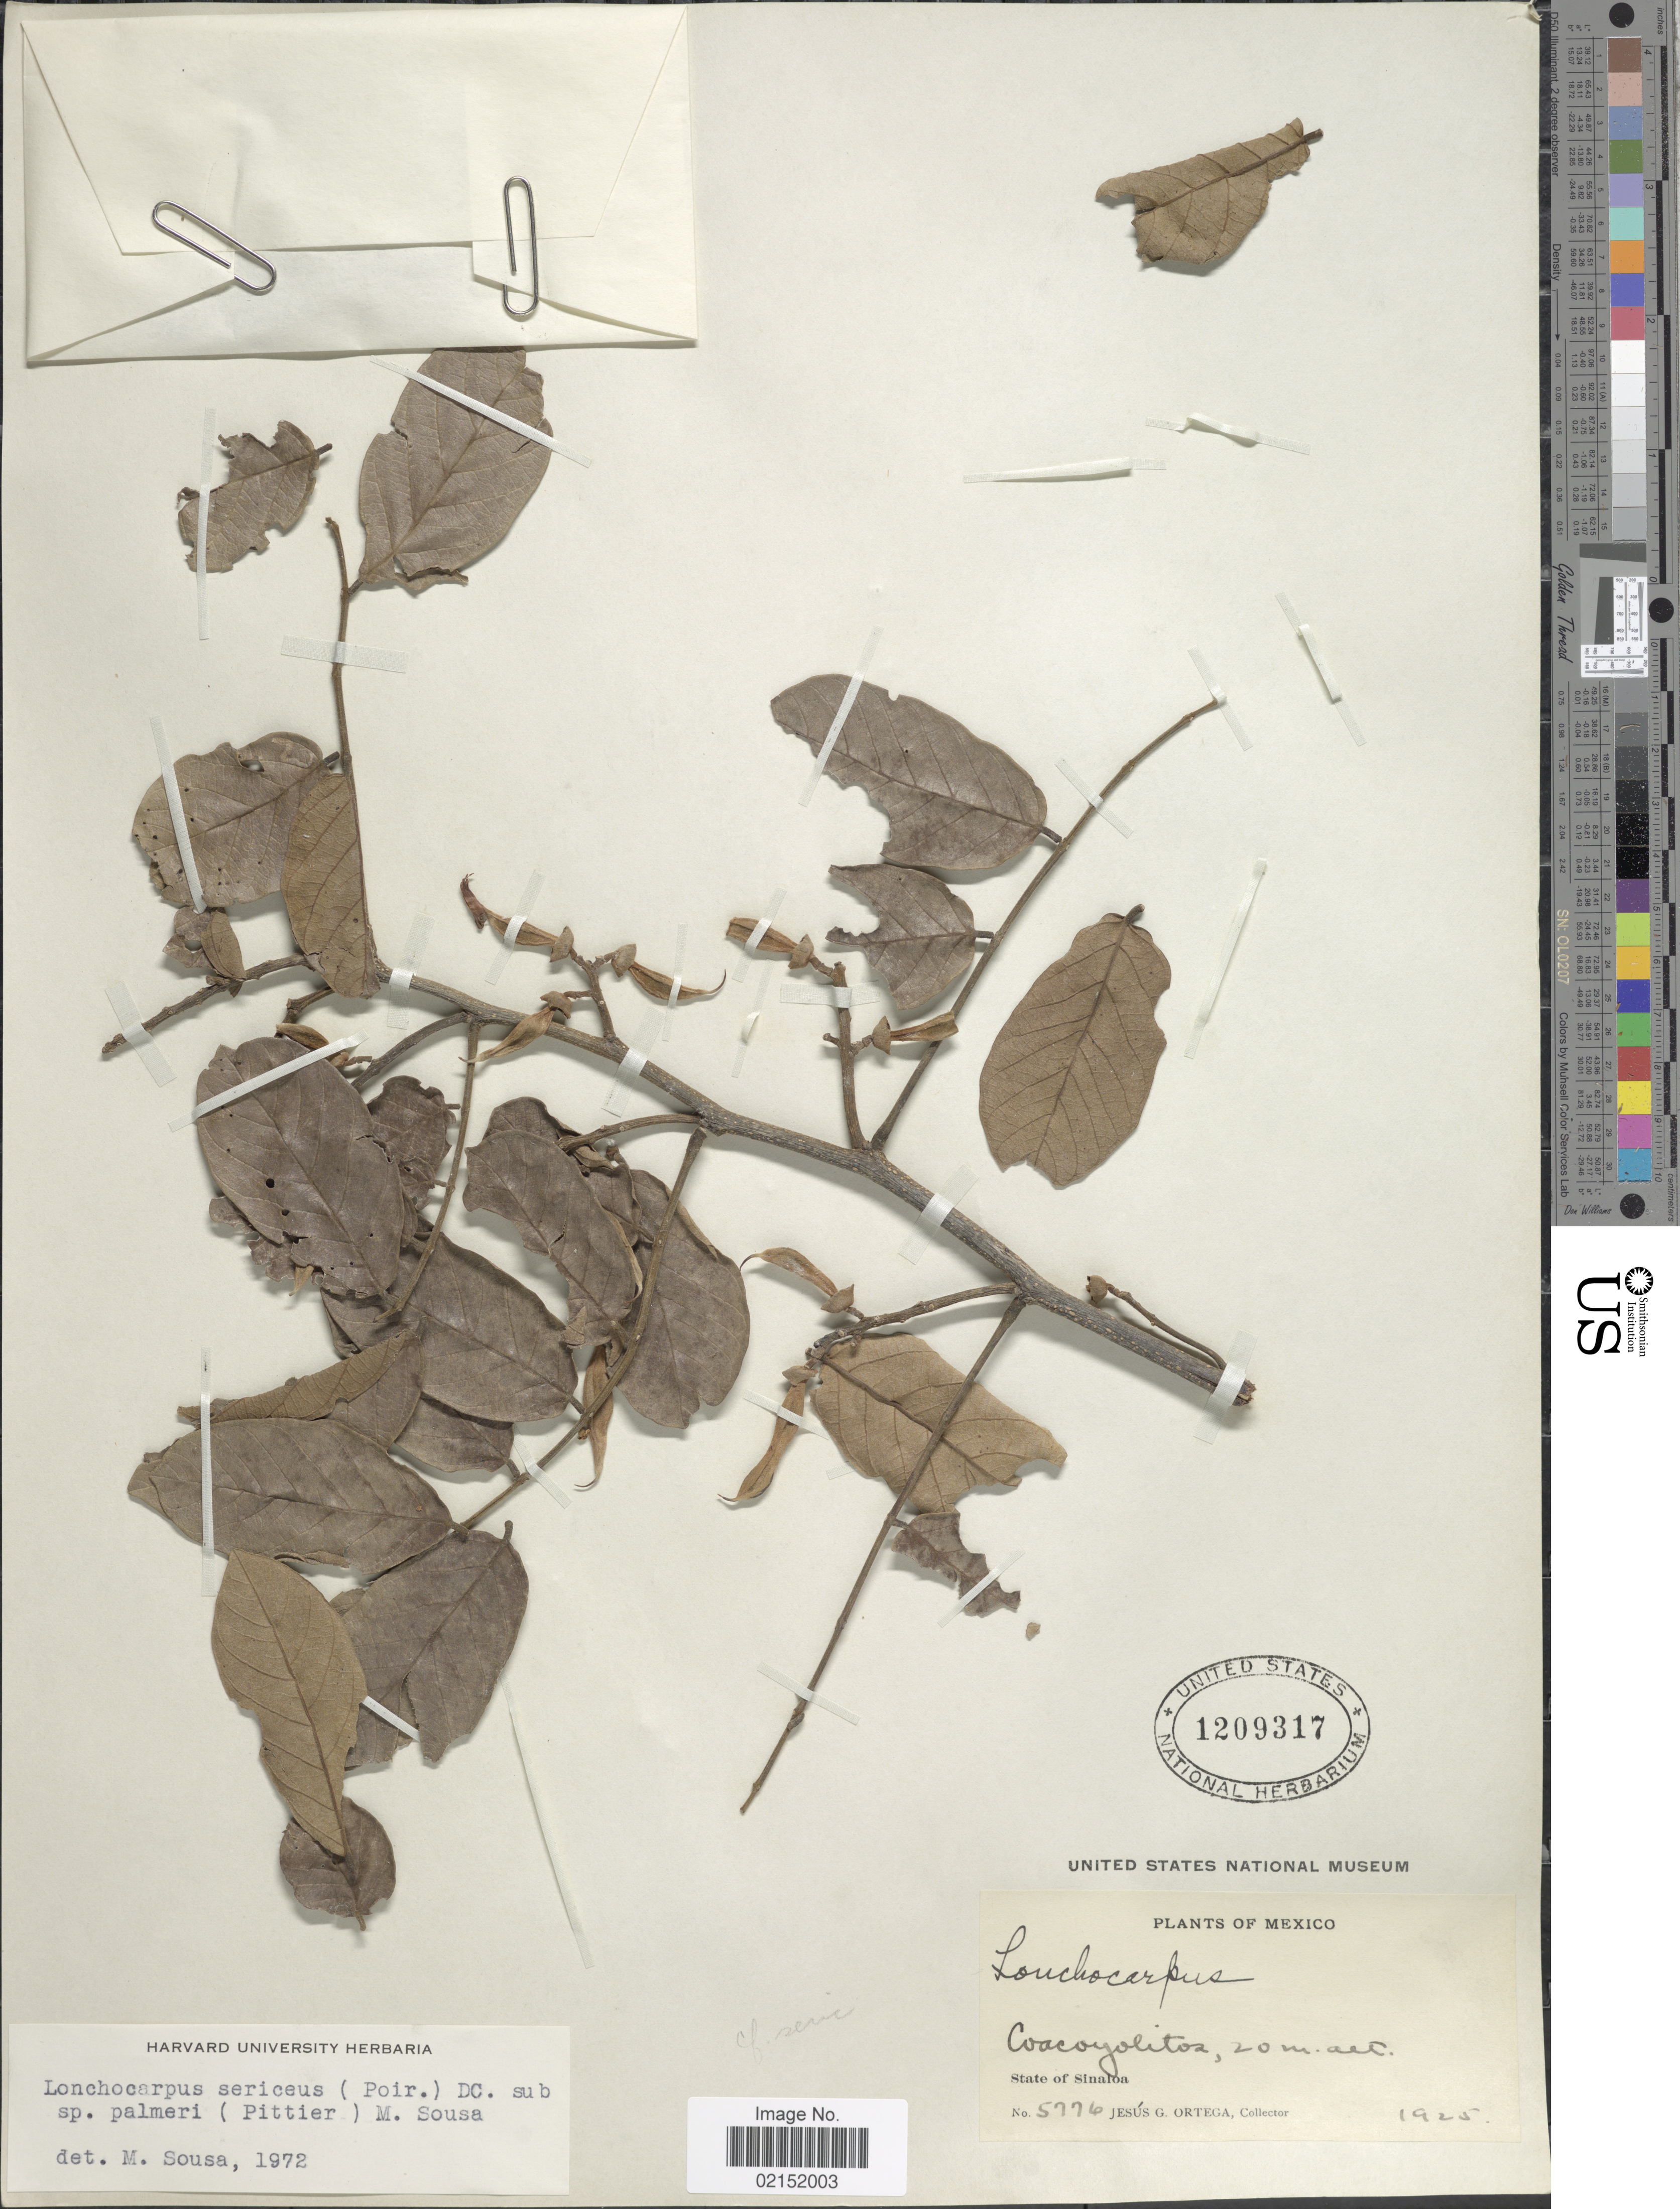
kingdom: Plantae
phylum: Tracheophyta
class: Magnoliopsida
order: Fabales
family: Fabaceae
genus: Lonchocarpus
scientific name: Lonchocarpus sericeus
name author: (Poir.) Kunth ex DC.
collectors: J. Ortega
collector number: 5776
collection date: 1925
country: Mexico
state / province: Sinaloa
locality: Coacoyolitos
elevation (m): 20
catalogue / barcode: US 1209317